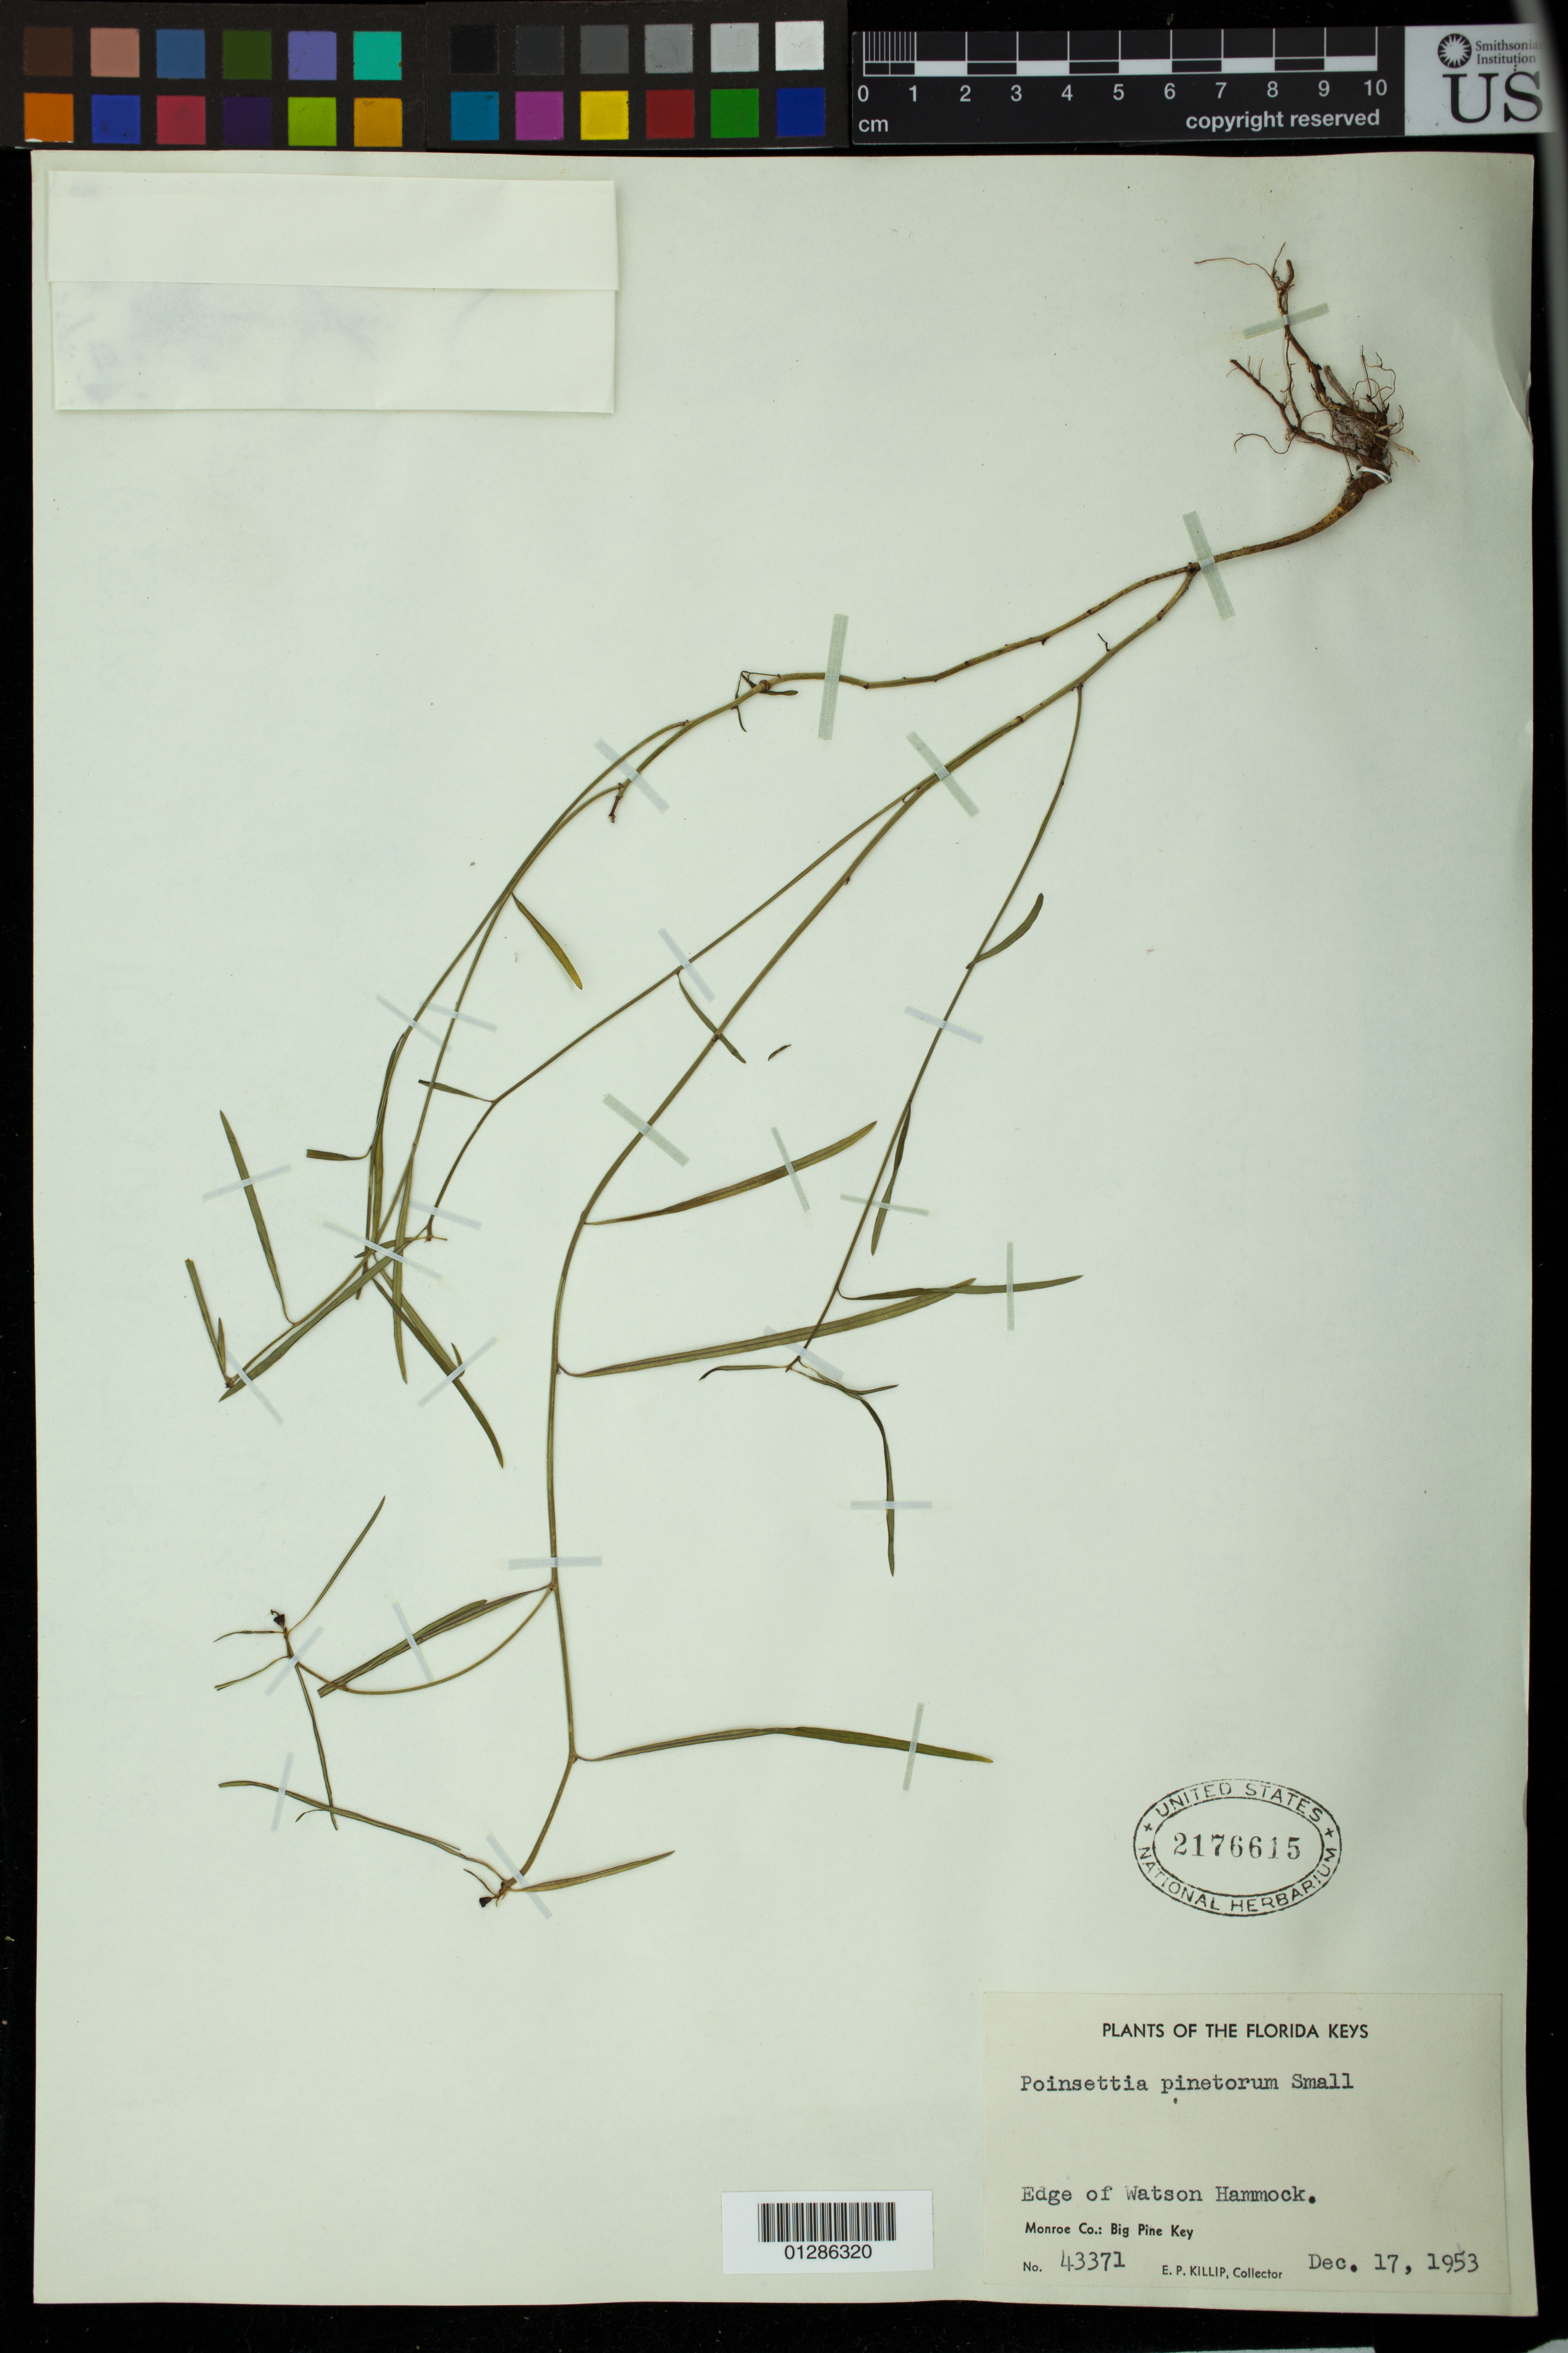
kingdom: Plantae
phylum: Tracheophyta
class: Magnoliopsida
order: Malpighiales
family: Euphorbiaceae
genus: Euphorbia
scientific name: Euphorbia pinetorum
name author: G.L. Webster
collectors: E. P. Killip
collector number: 43371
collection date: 1953-12-17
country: United States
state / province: Florida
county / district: Monroe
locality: Big Pine Key, Edge of Watson Hammock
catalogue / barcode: US 2176615